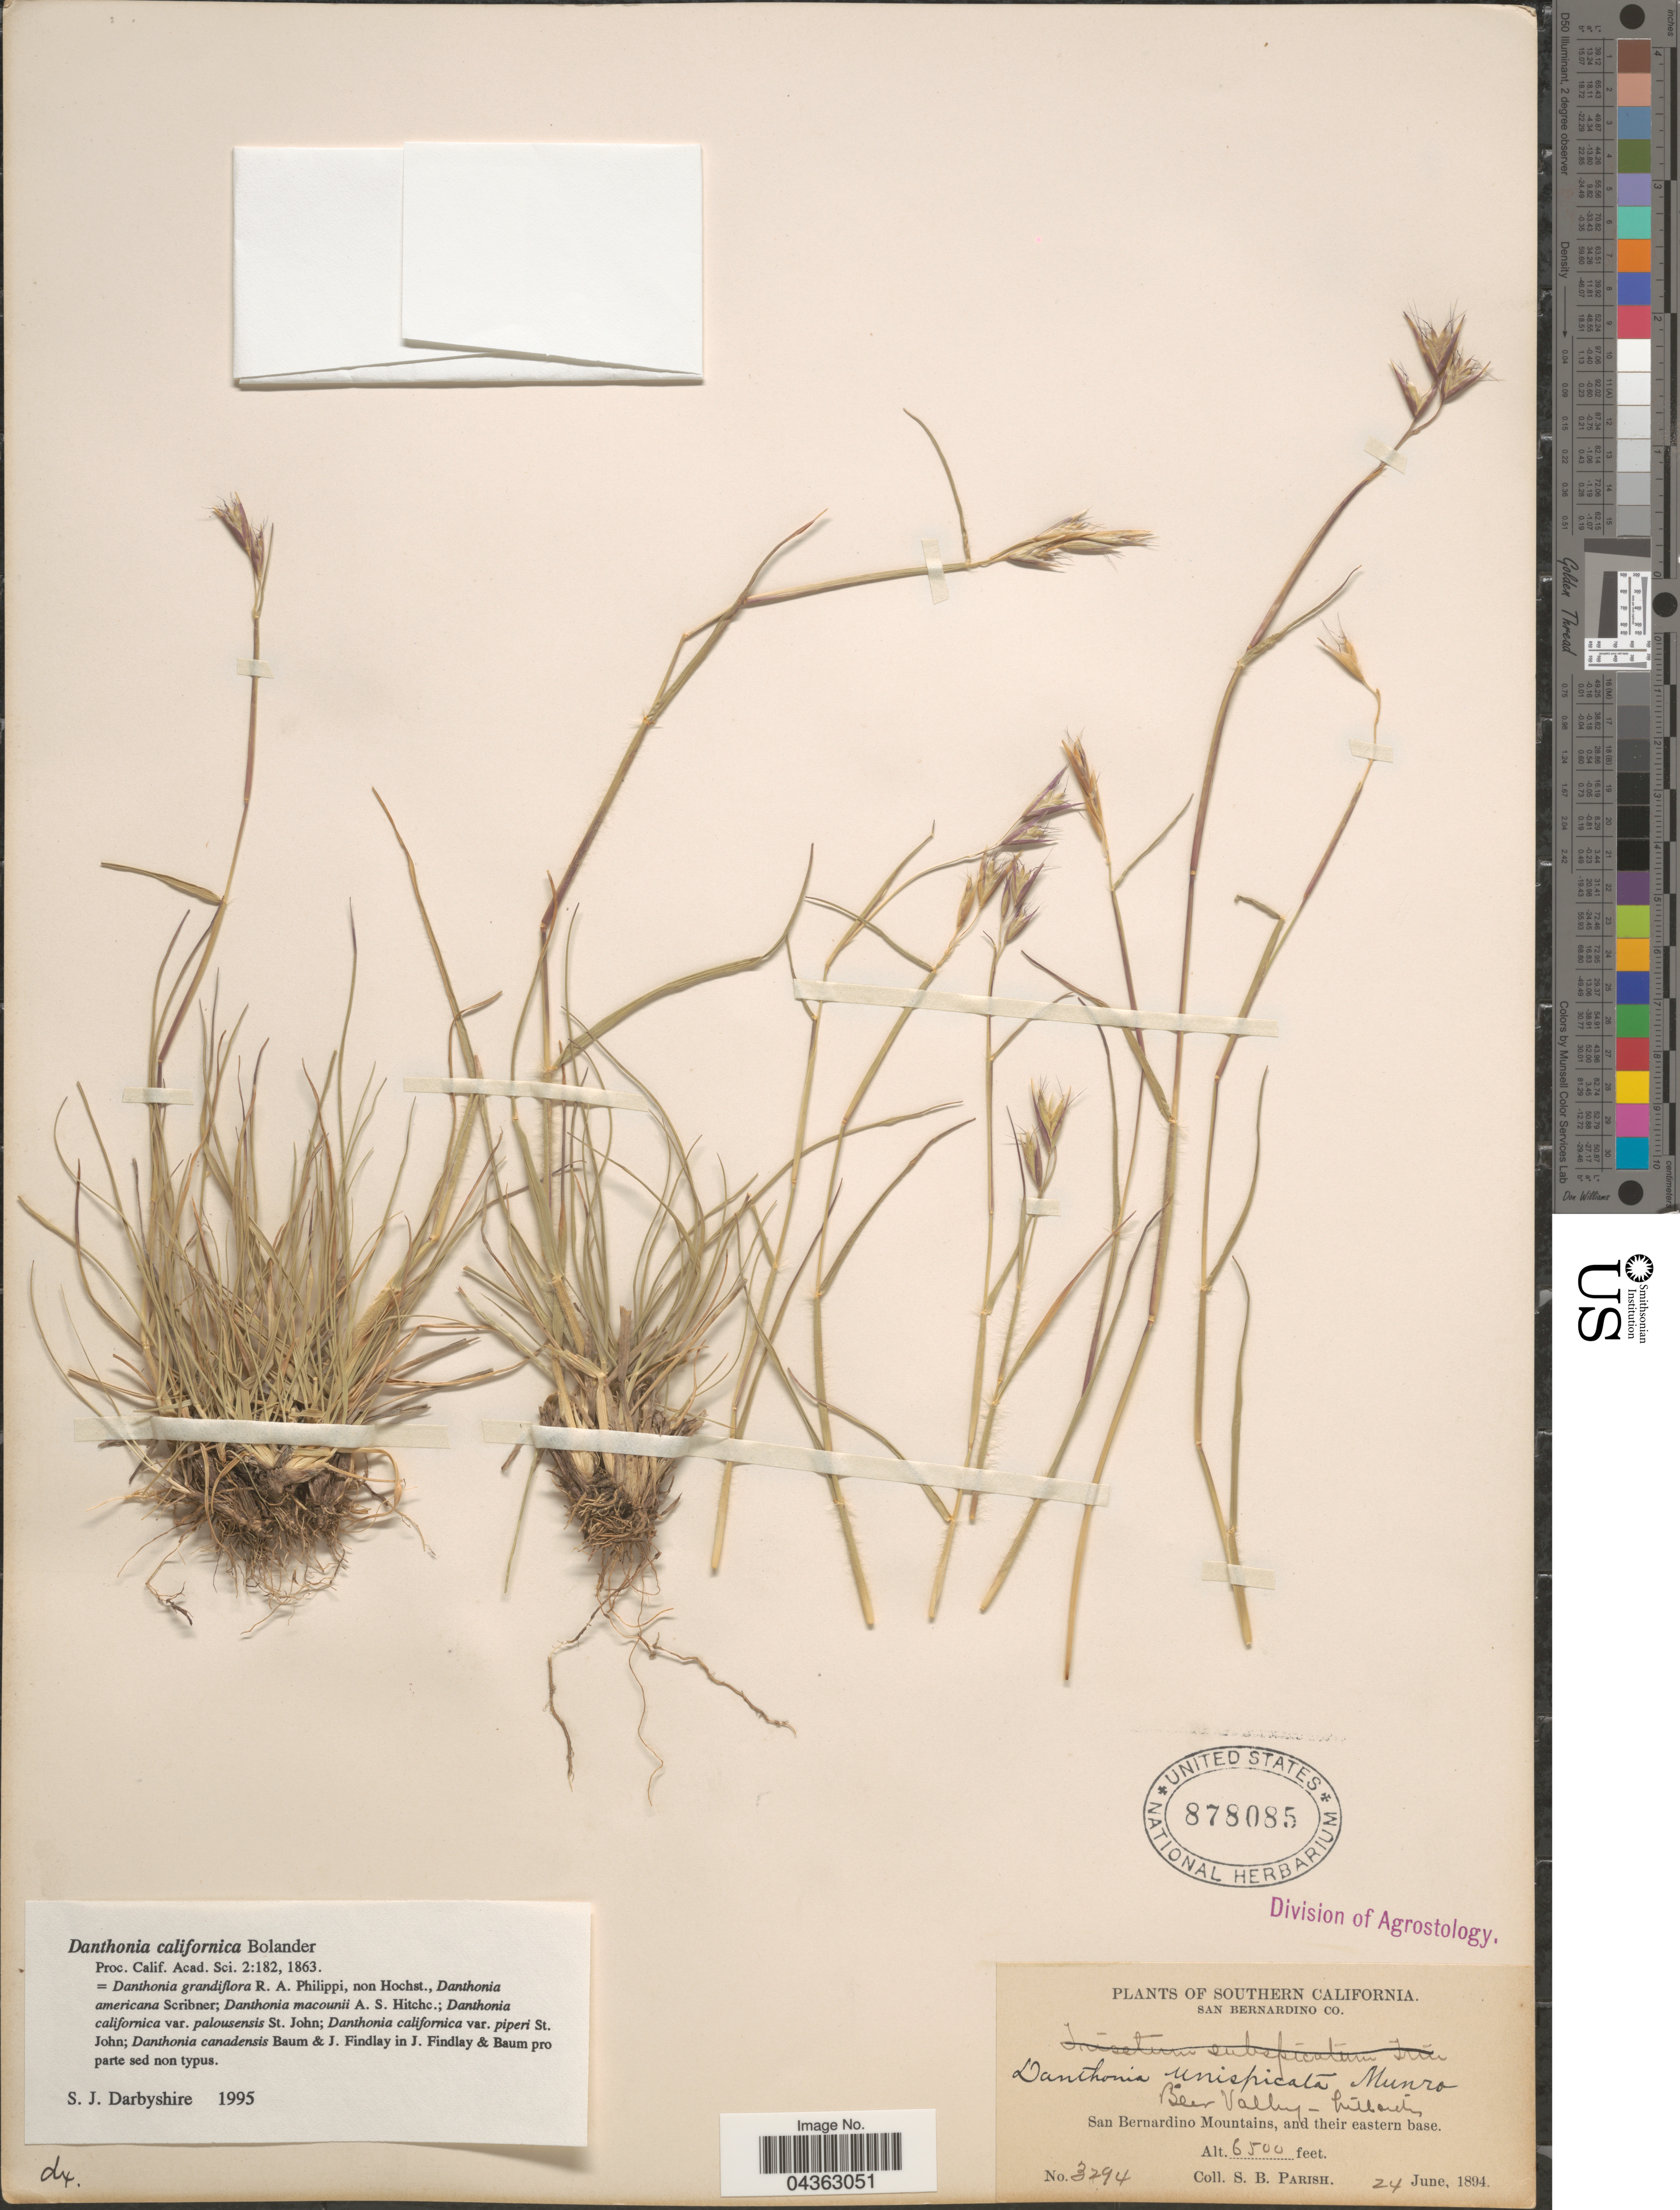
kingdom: Plantae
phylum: Tracheophyta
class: Liliopsida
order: Poales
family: Poaceae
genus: Danthonia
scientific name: Danthonia californica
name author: Bol.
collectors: S. B. Parish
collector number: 3294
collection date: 1894-06-24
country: United States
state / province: California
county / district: San Bernardino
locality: Southern California. San Bernardino Co. Bear Valley - hillsides. San Bernardino Mountains, and their eastern base.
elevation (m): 1981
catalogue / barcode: US 878085